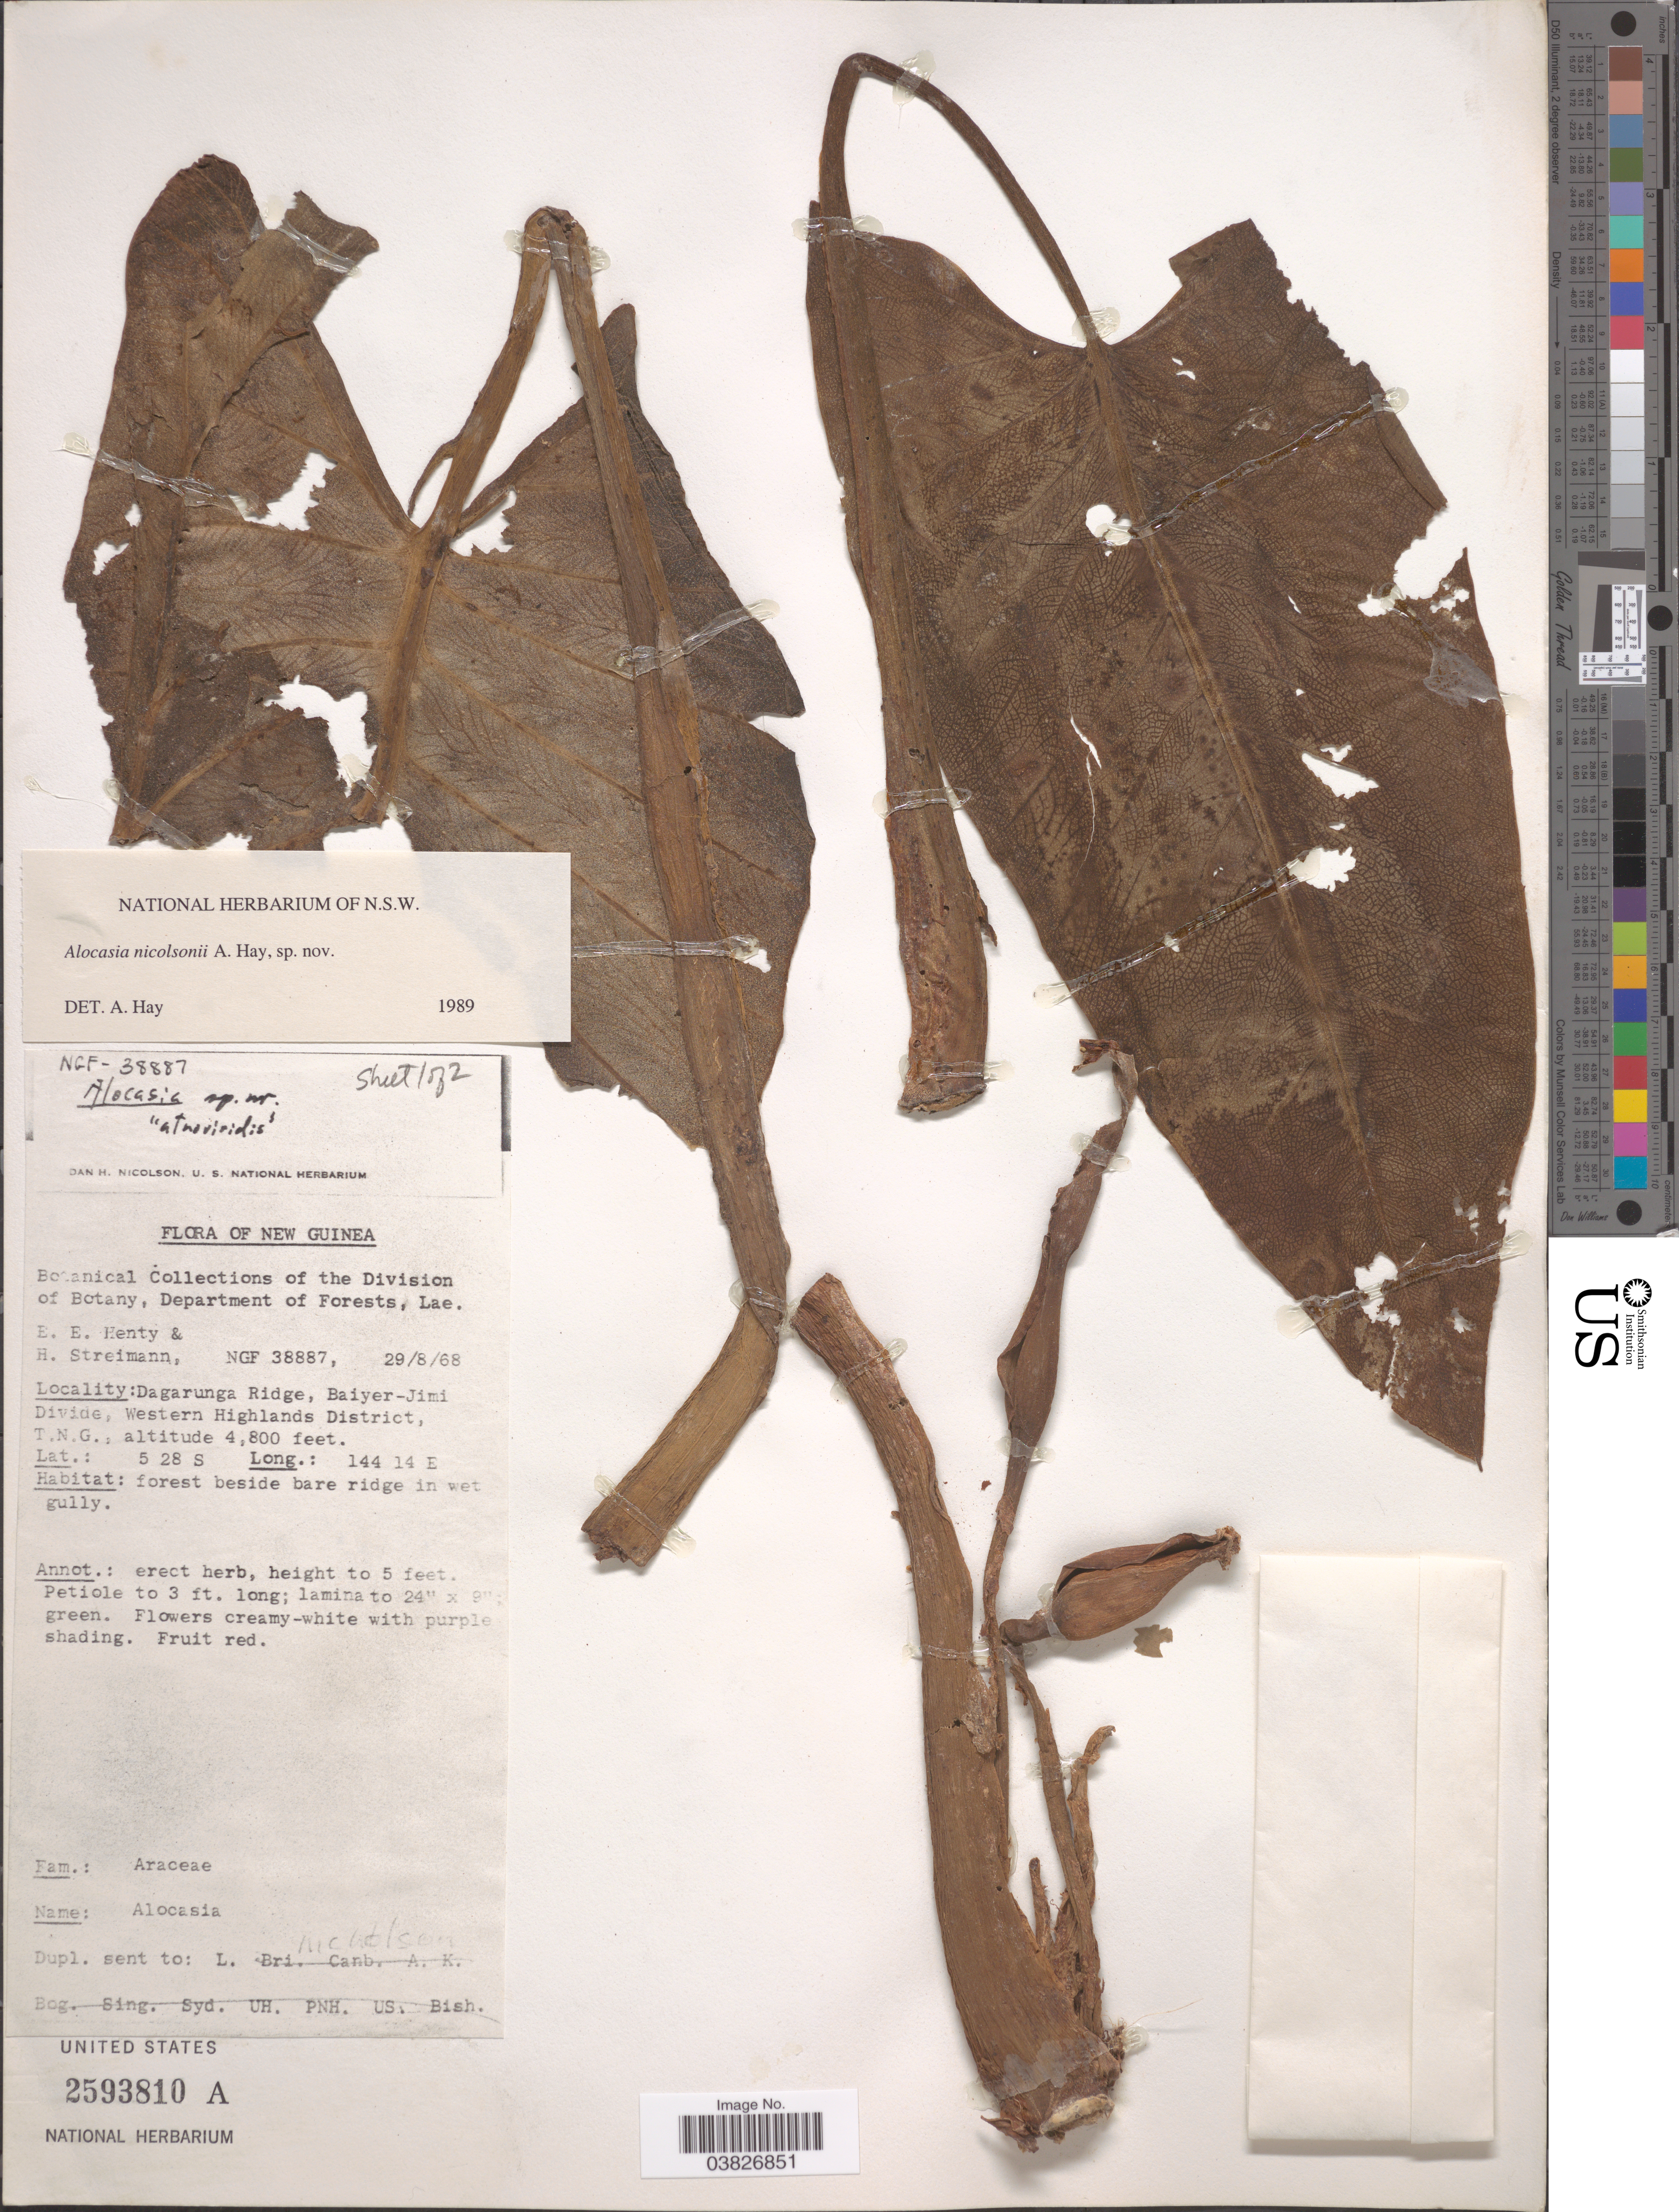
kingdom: Plantae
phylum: Tracheophyta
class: Liliopsida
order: Alismatales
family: Araceae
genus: Alocasia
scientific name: Alocasia nicolsonii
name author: A. Hay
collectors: E. Henty & H. Streimann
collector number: NGF 38887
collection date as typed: Transcribed d/m/y: 29/8/68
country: Papua New Guinea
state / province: Western Highlands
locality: New Guinea. Dagarunga Ridge, Baiyer-Jimi Divide, Western Highlands District, T.N.G.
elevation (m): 1463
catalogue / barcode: US 2593810A